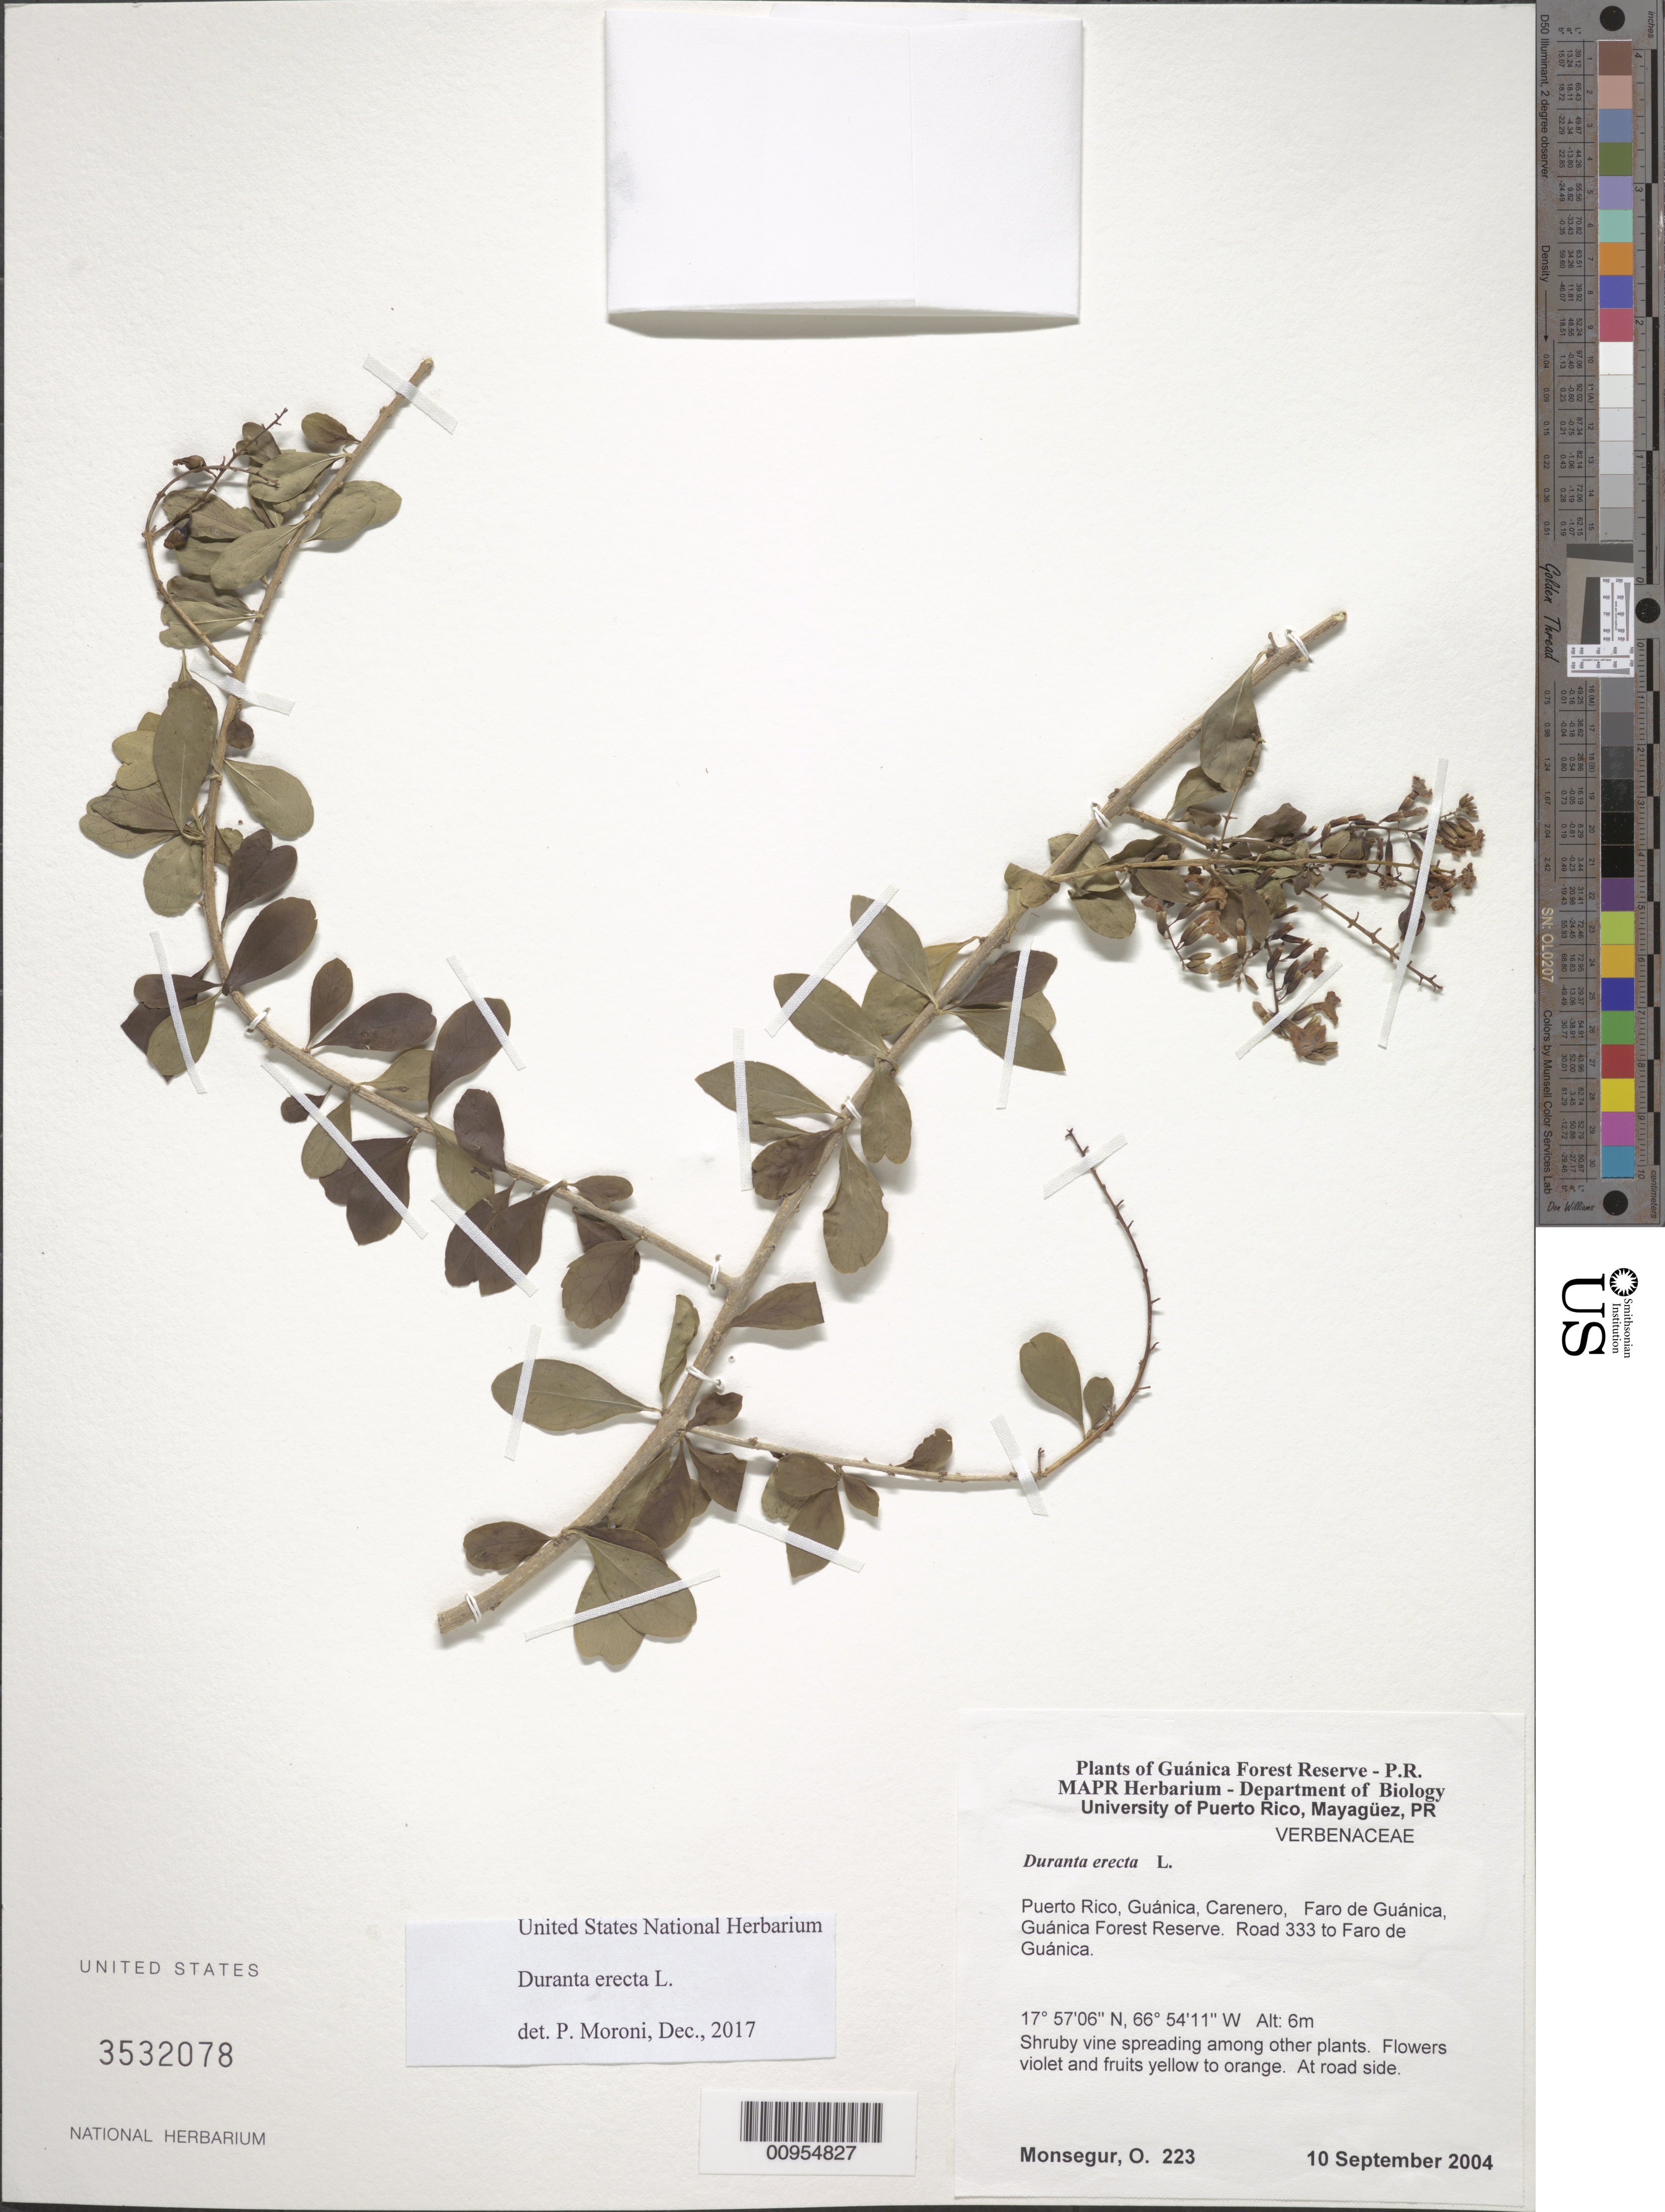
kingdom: Plantae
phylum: Tracheophyta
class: Magnoliopsida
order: Lamiales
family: Verbenaceae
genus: Duranta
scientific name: Duranta erecta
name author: L.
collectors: O. Monsegur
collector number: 223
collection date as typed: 10 Sep 2004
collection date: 2004-09-10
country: Puerto Rico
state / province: Guánica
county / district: Carenero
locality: Guánica Forest Reserve. Faro de Guánica, road 333 to Faro de Guánica.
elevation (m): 6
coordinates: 17.57064, 66.54105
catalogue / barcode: US 3532078